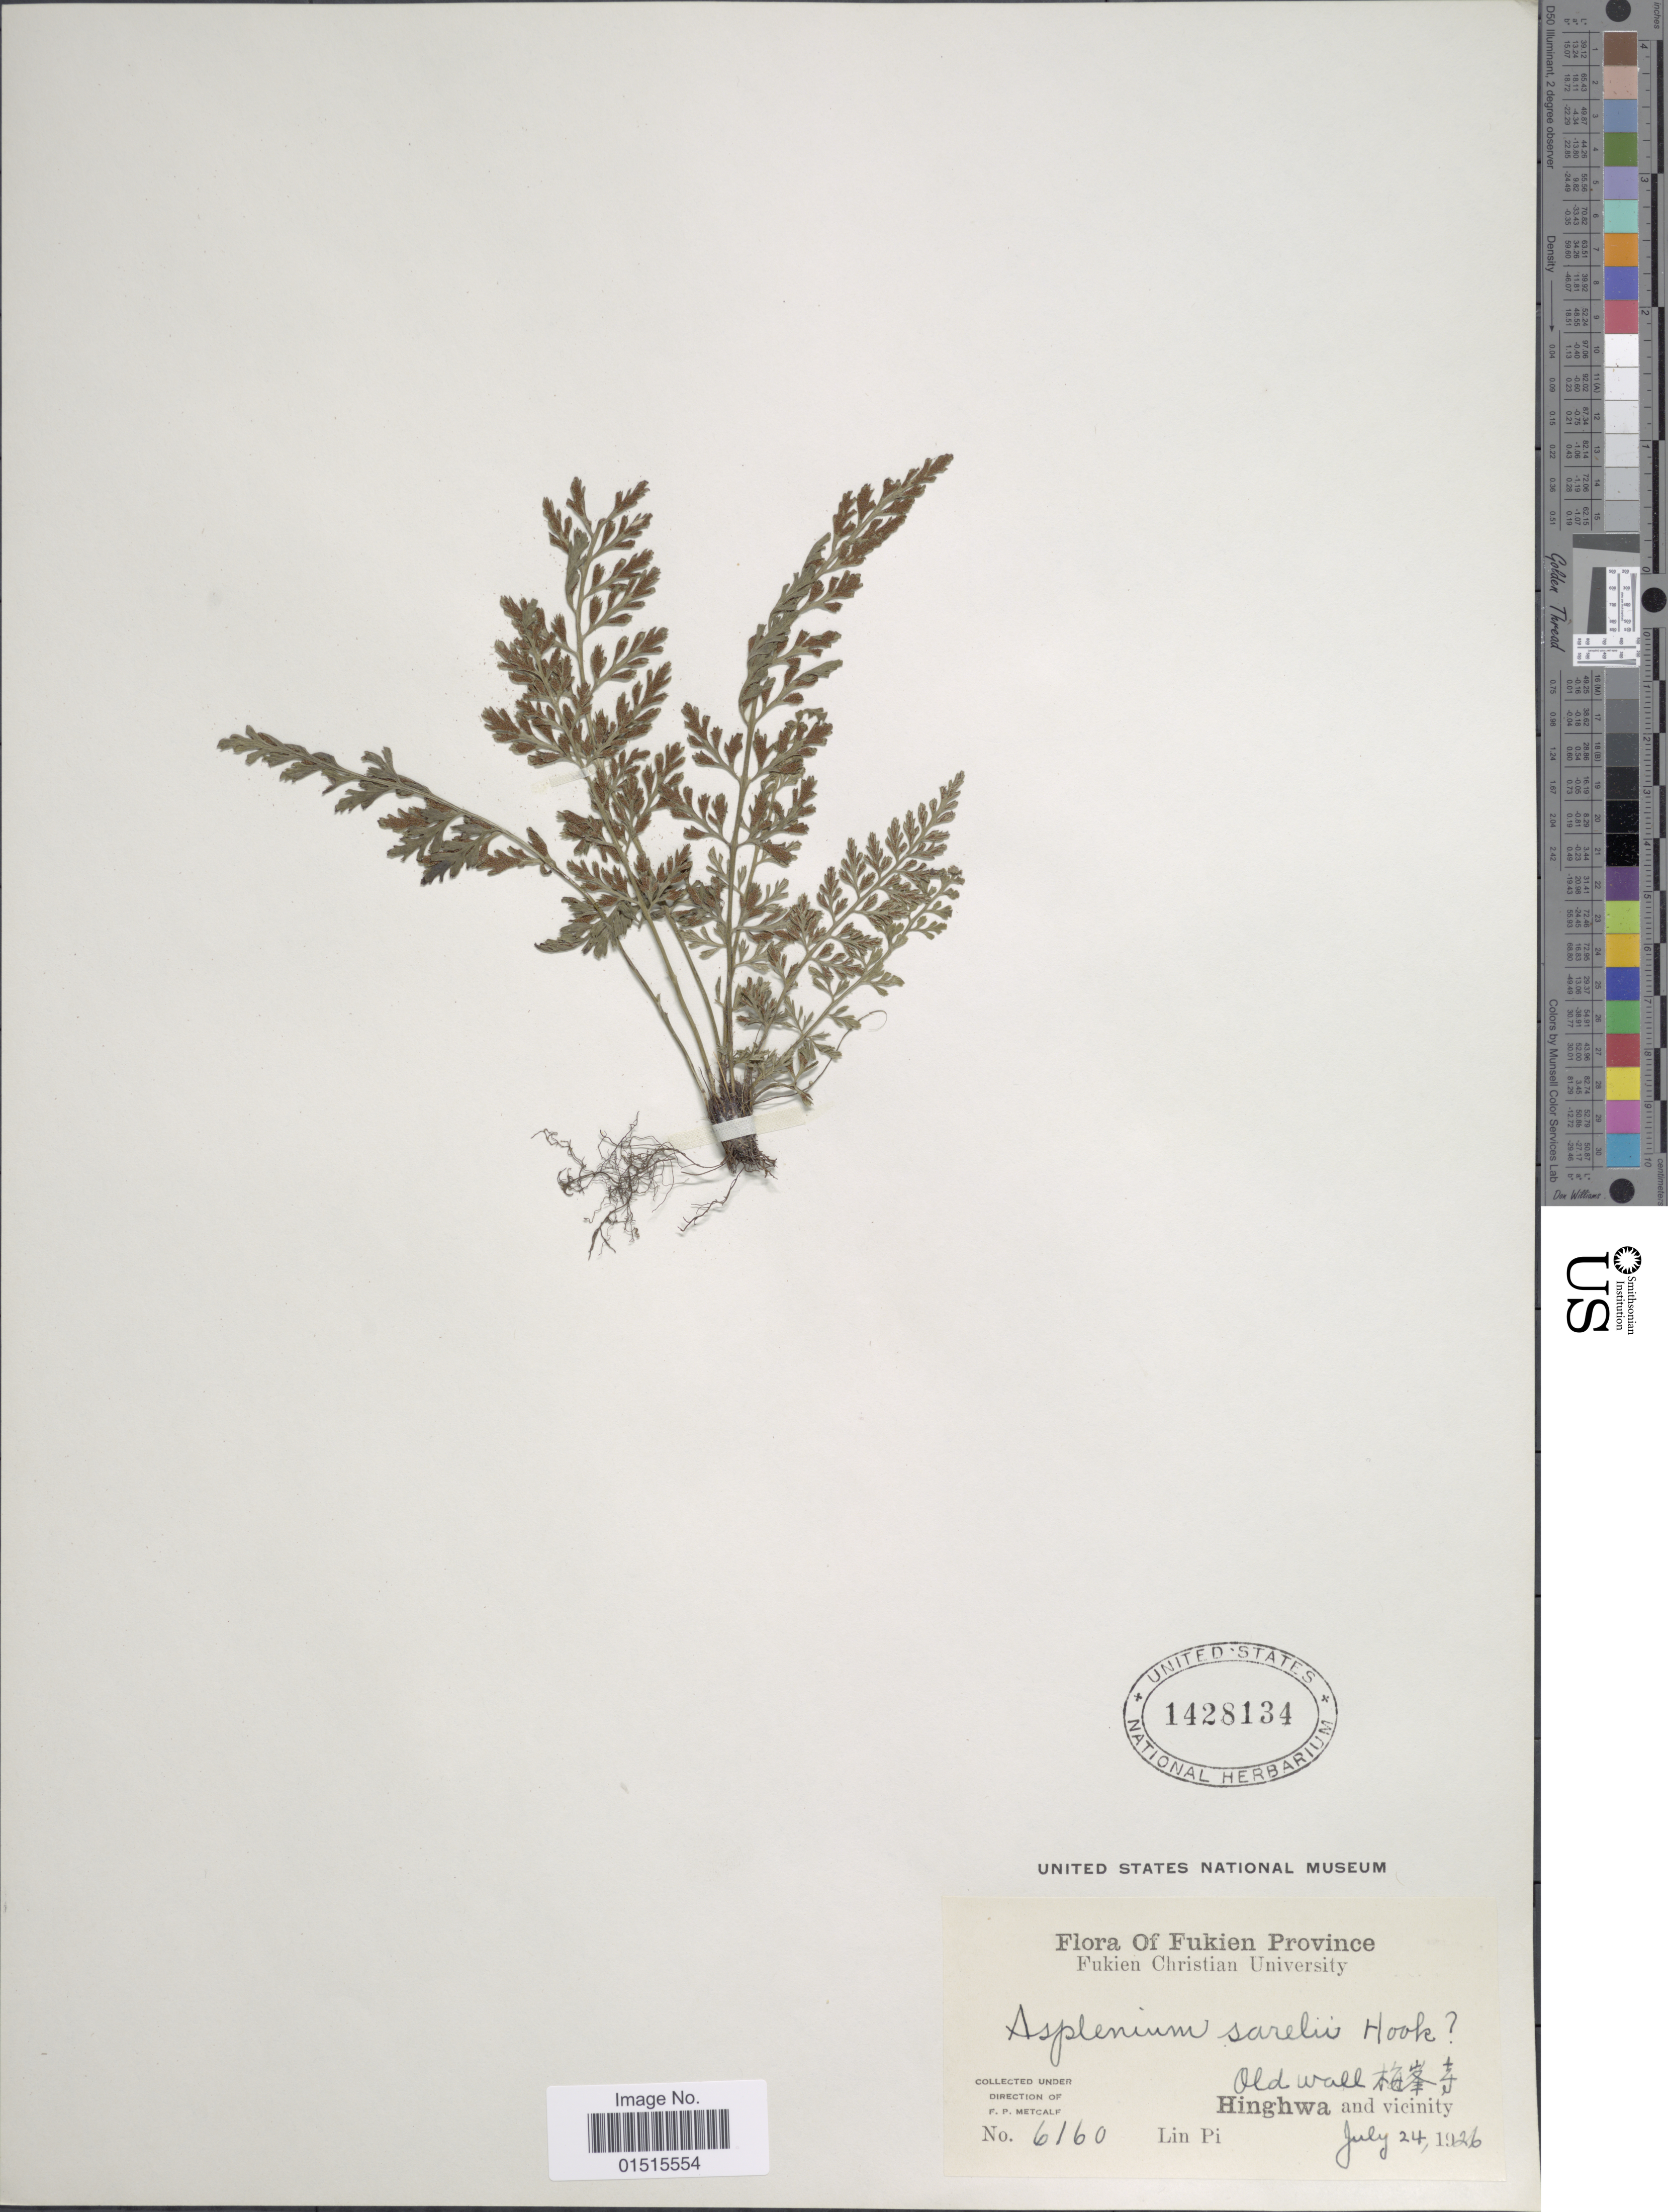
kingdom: Plantae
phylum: Tracheophyta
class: Polypodiopsida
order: Polypodiales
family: Aspleniaceae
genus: Asplenium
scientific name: Asplenium sarelii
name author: Hook.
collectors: L. Pi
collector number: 6160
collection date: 1926-07-24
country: China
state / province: Fujian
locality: Fukien, Old wall, Hinghwa and vicinity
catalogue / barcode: US 1428134